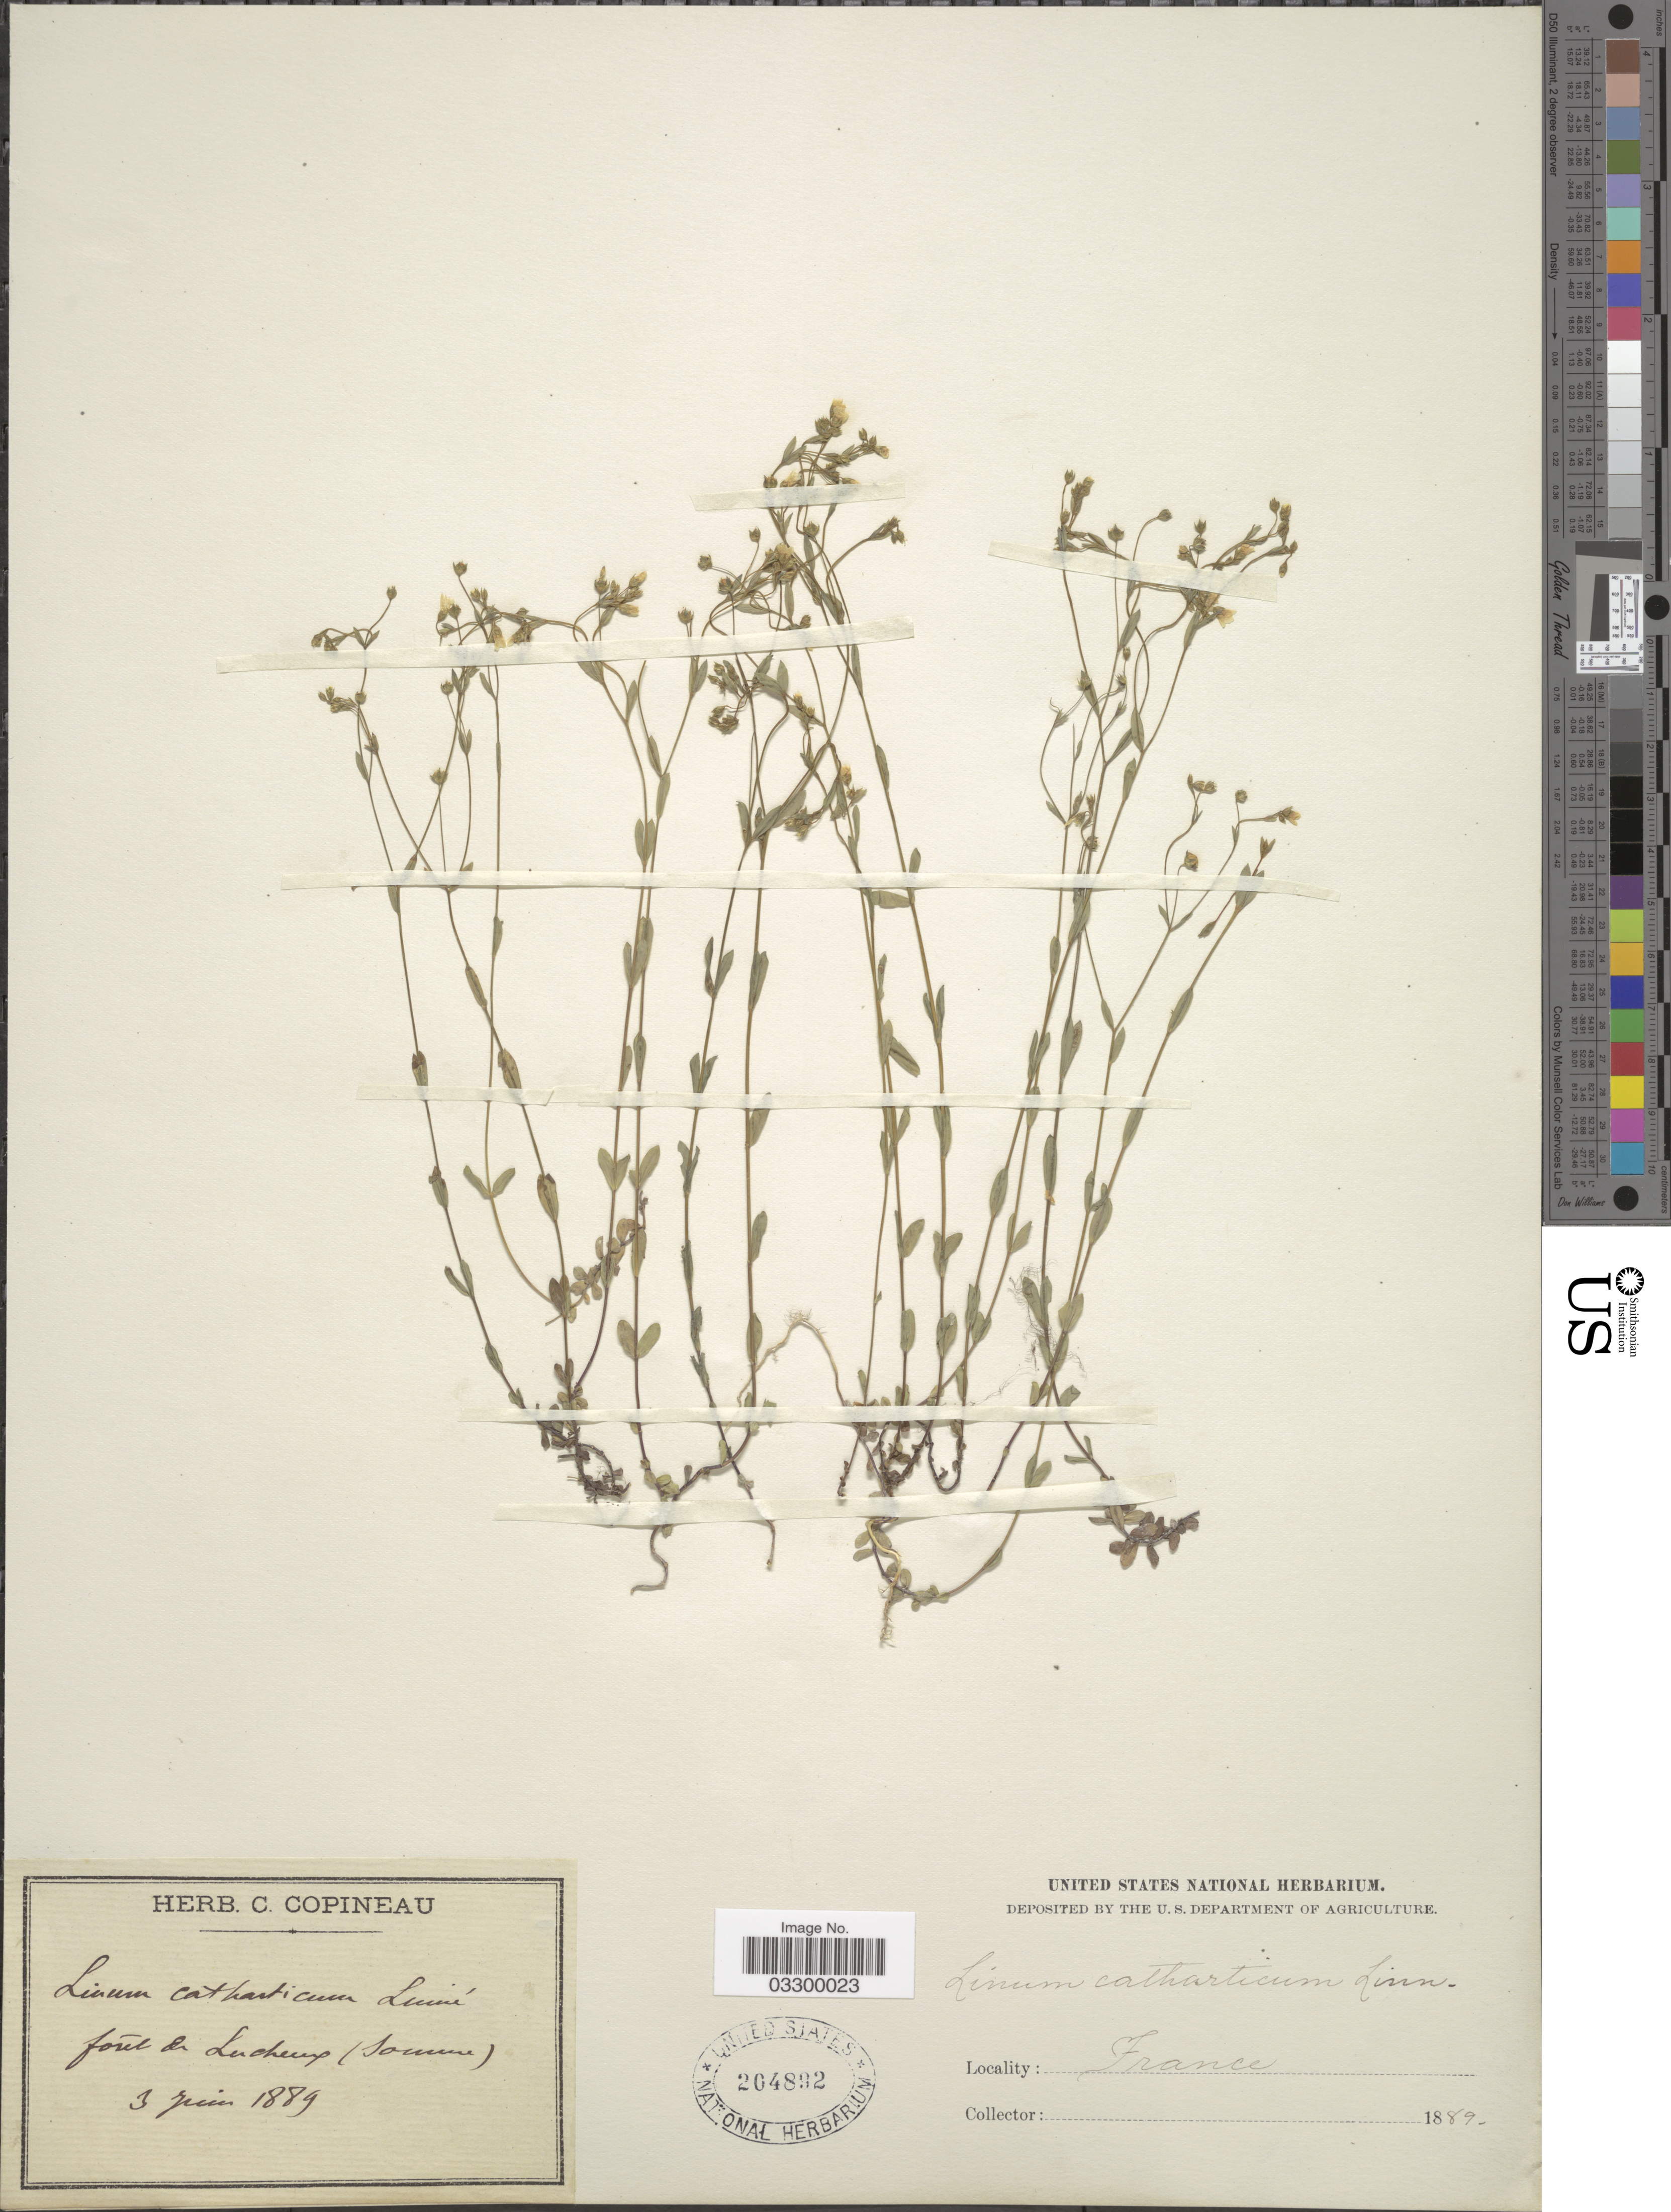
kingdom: Plantae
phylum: Tracheophyta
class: Magnoliopsida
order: Malpighiales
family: Linaceae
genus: Linum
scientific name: Linum catharticum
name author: L.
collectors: ex herb. C. Copineau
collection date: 1889-06-03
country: France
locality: Forêt de Lucheux (Somme).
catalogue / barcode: US 204892